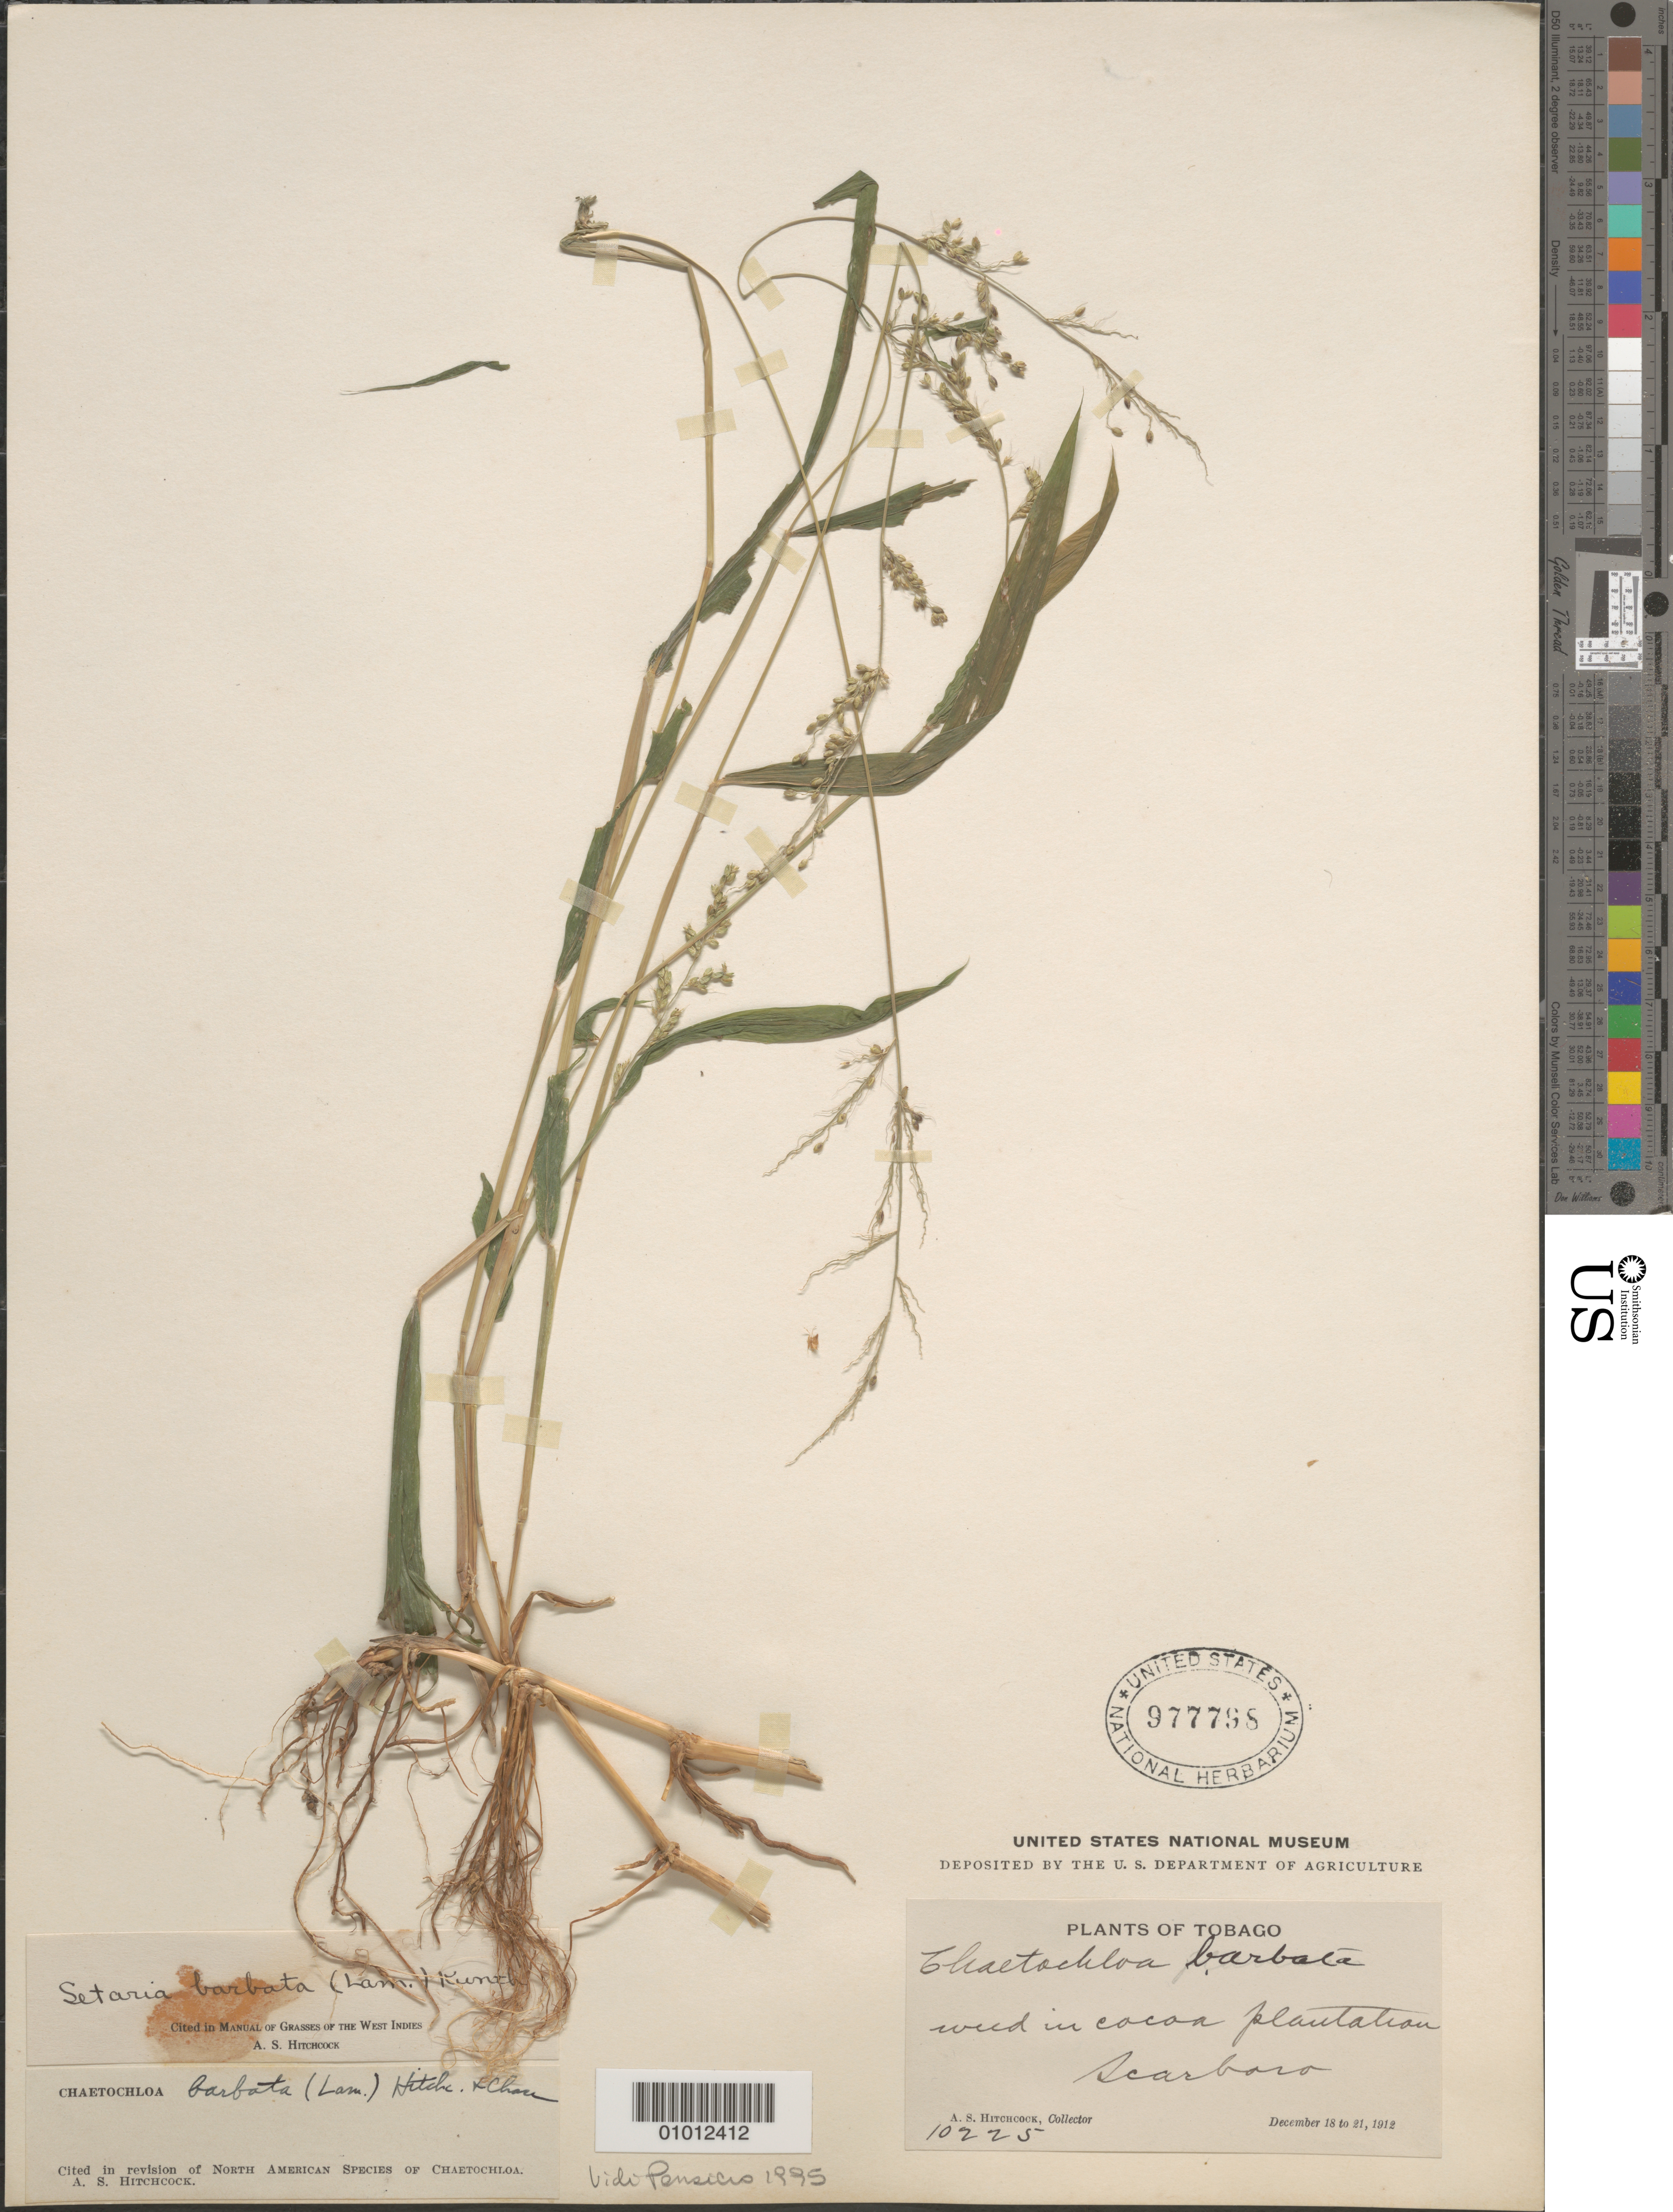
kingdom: Plantae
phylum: Tracheophyta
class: Liliopsida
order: Poales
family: Poaceae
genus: Setaria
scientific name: Setaria barbata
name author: (Lam.) Kunth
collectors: A. S. Hitchcock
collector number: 10225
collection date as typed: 18 Dec 1912 to 21 Dec 1912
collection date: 1912-12-18/1912-12-21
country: Trinidad and Tobago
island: Tobago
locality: Scarboro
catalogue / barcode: US 977798